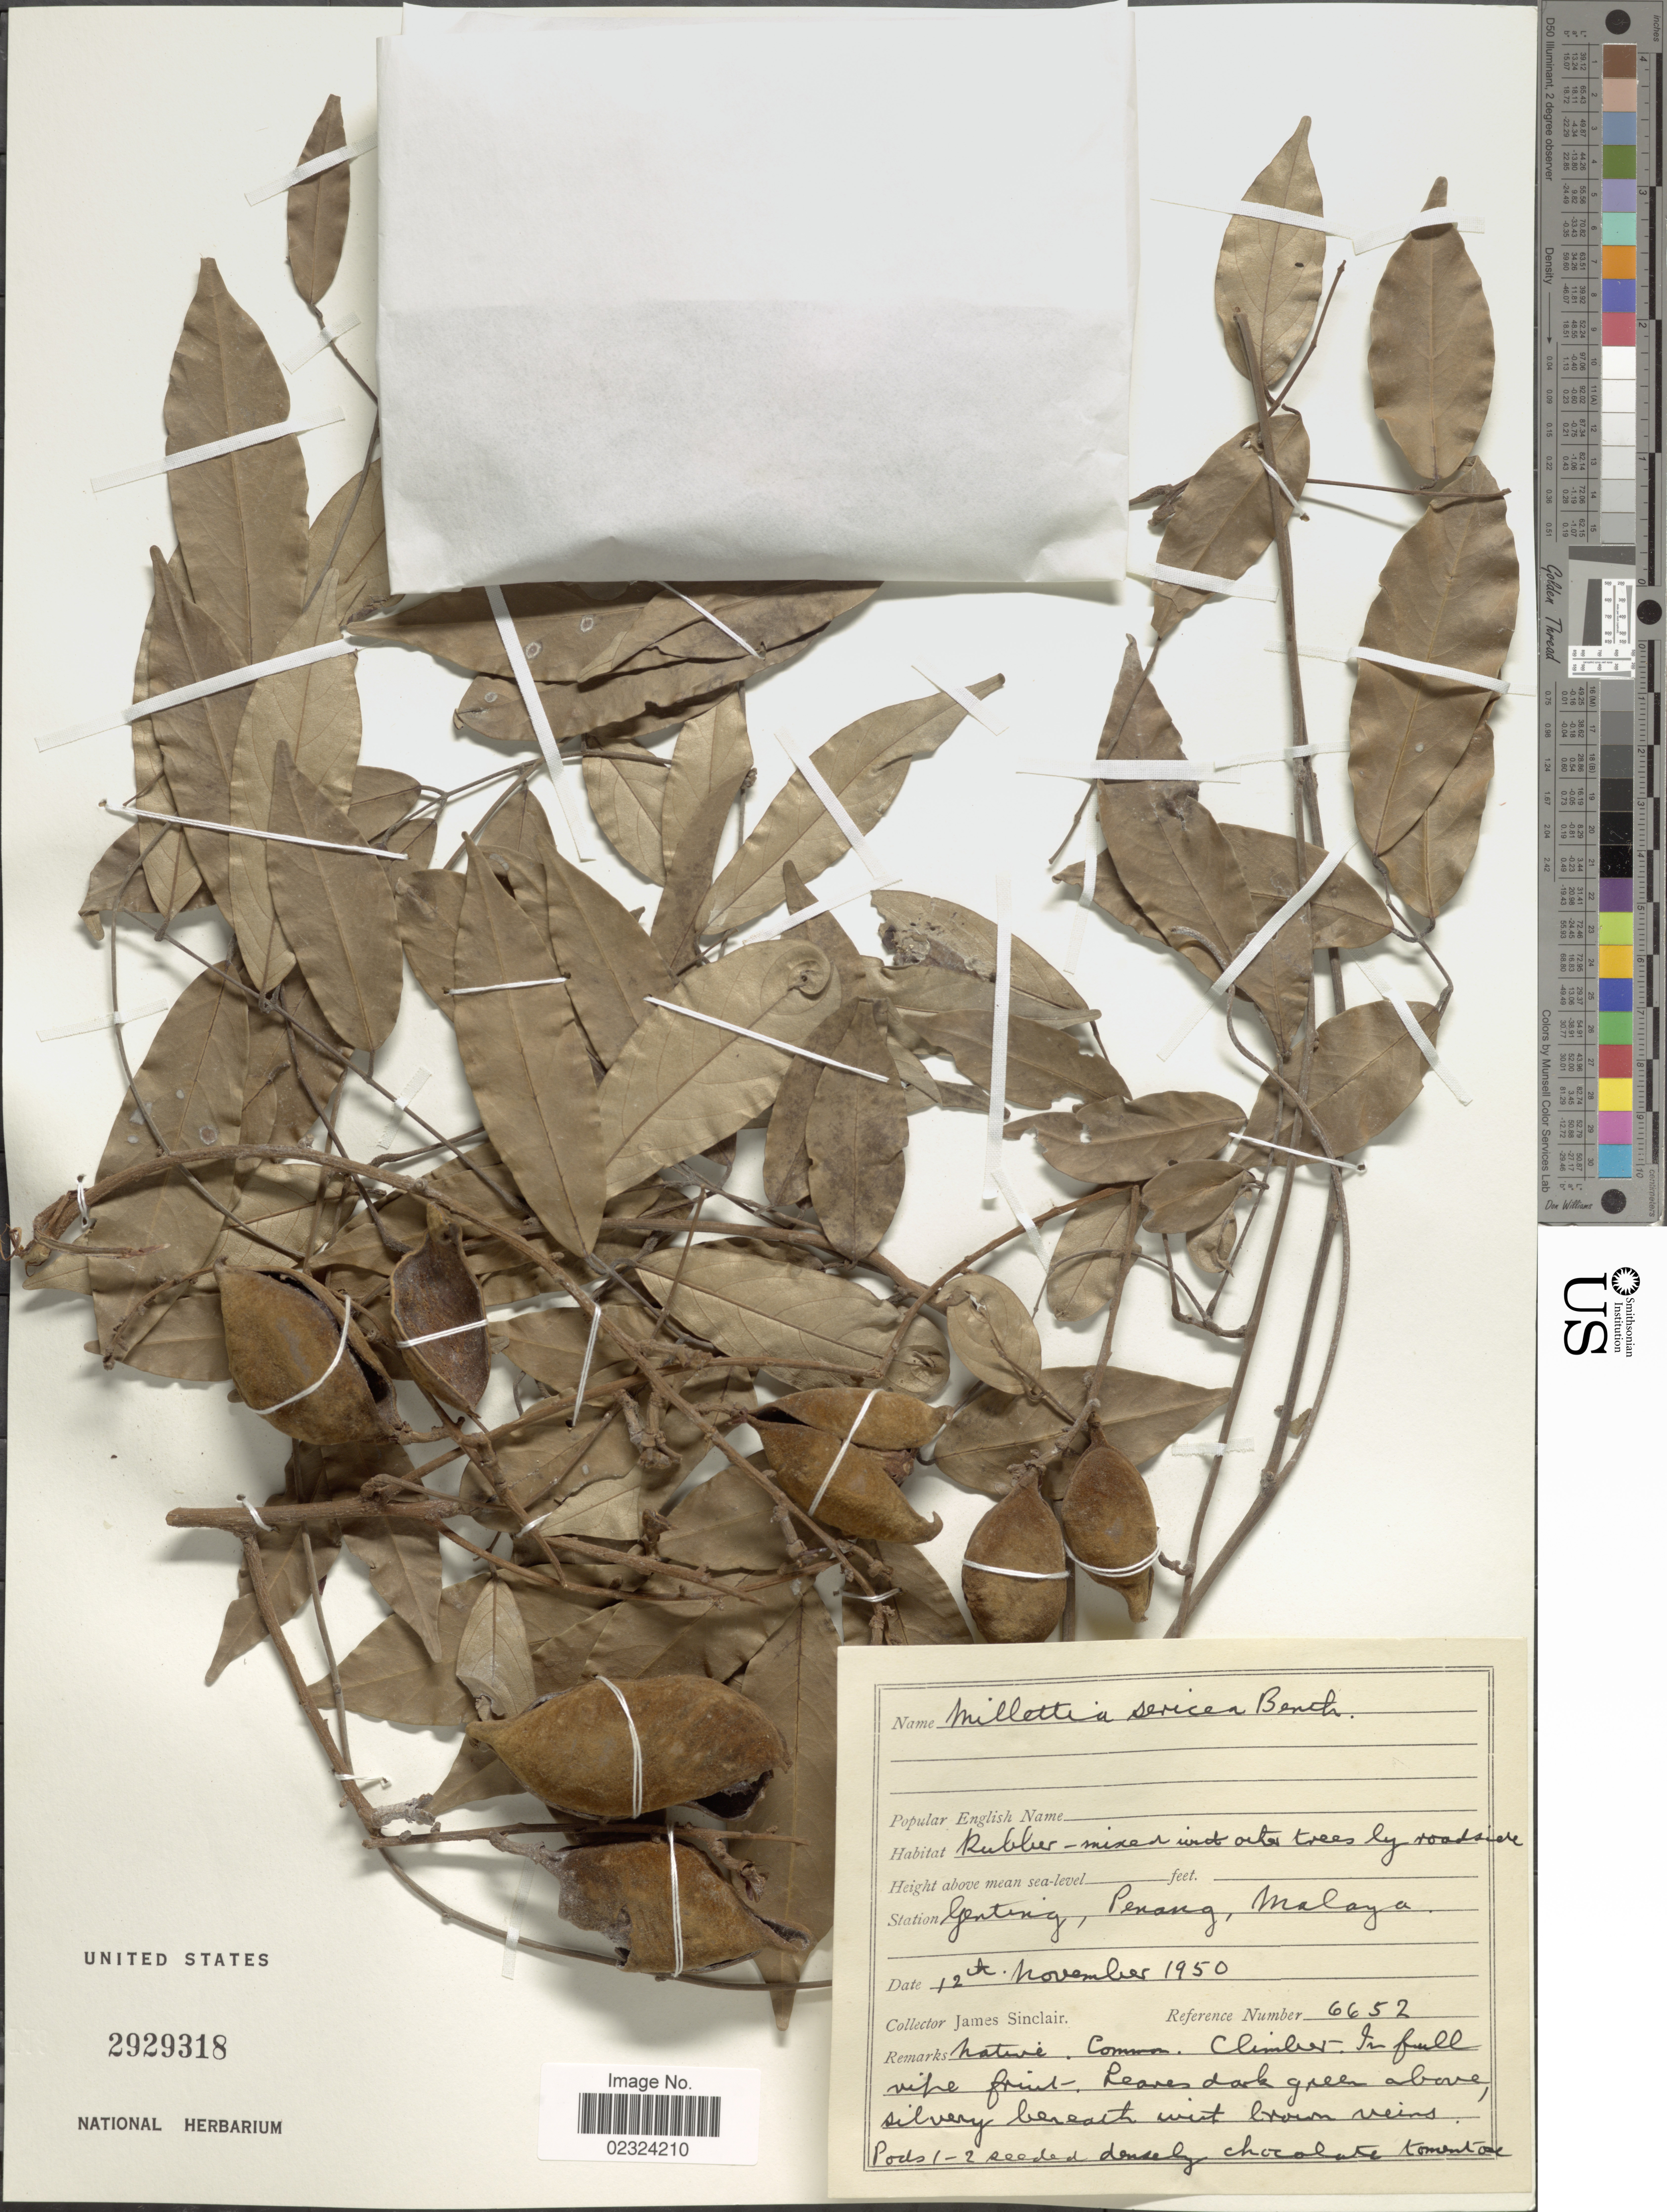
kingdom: Plantae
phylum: Tracheophyta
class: Magnoliopsida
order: Fabales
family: Fabaceae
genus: Millettia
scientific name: Millettia sericea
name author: (Vent.) Wight & Arn.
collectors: J. Sinclair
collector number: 6652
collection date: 1950-11-12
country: Malaysia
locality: Genting, Penang, Malaya.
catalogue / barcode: US 2929318